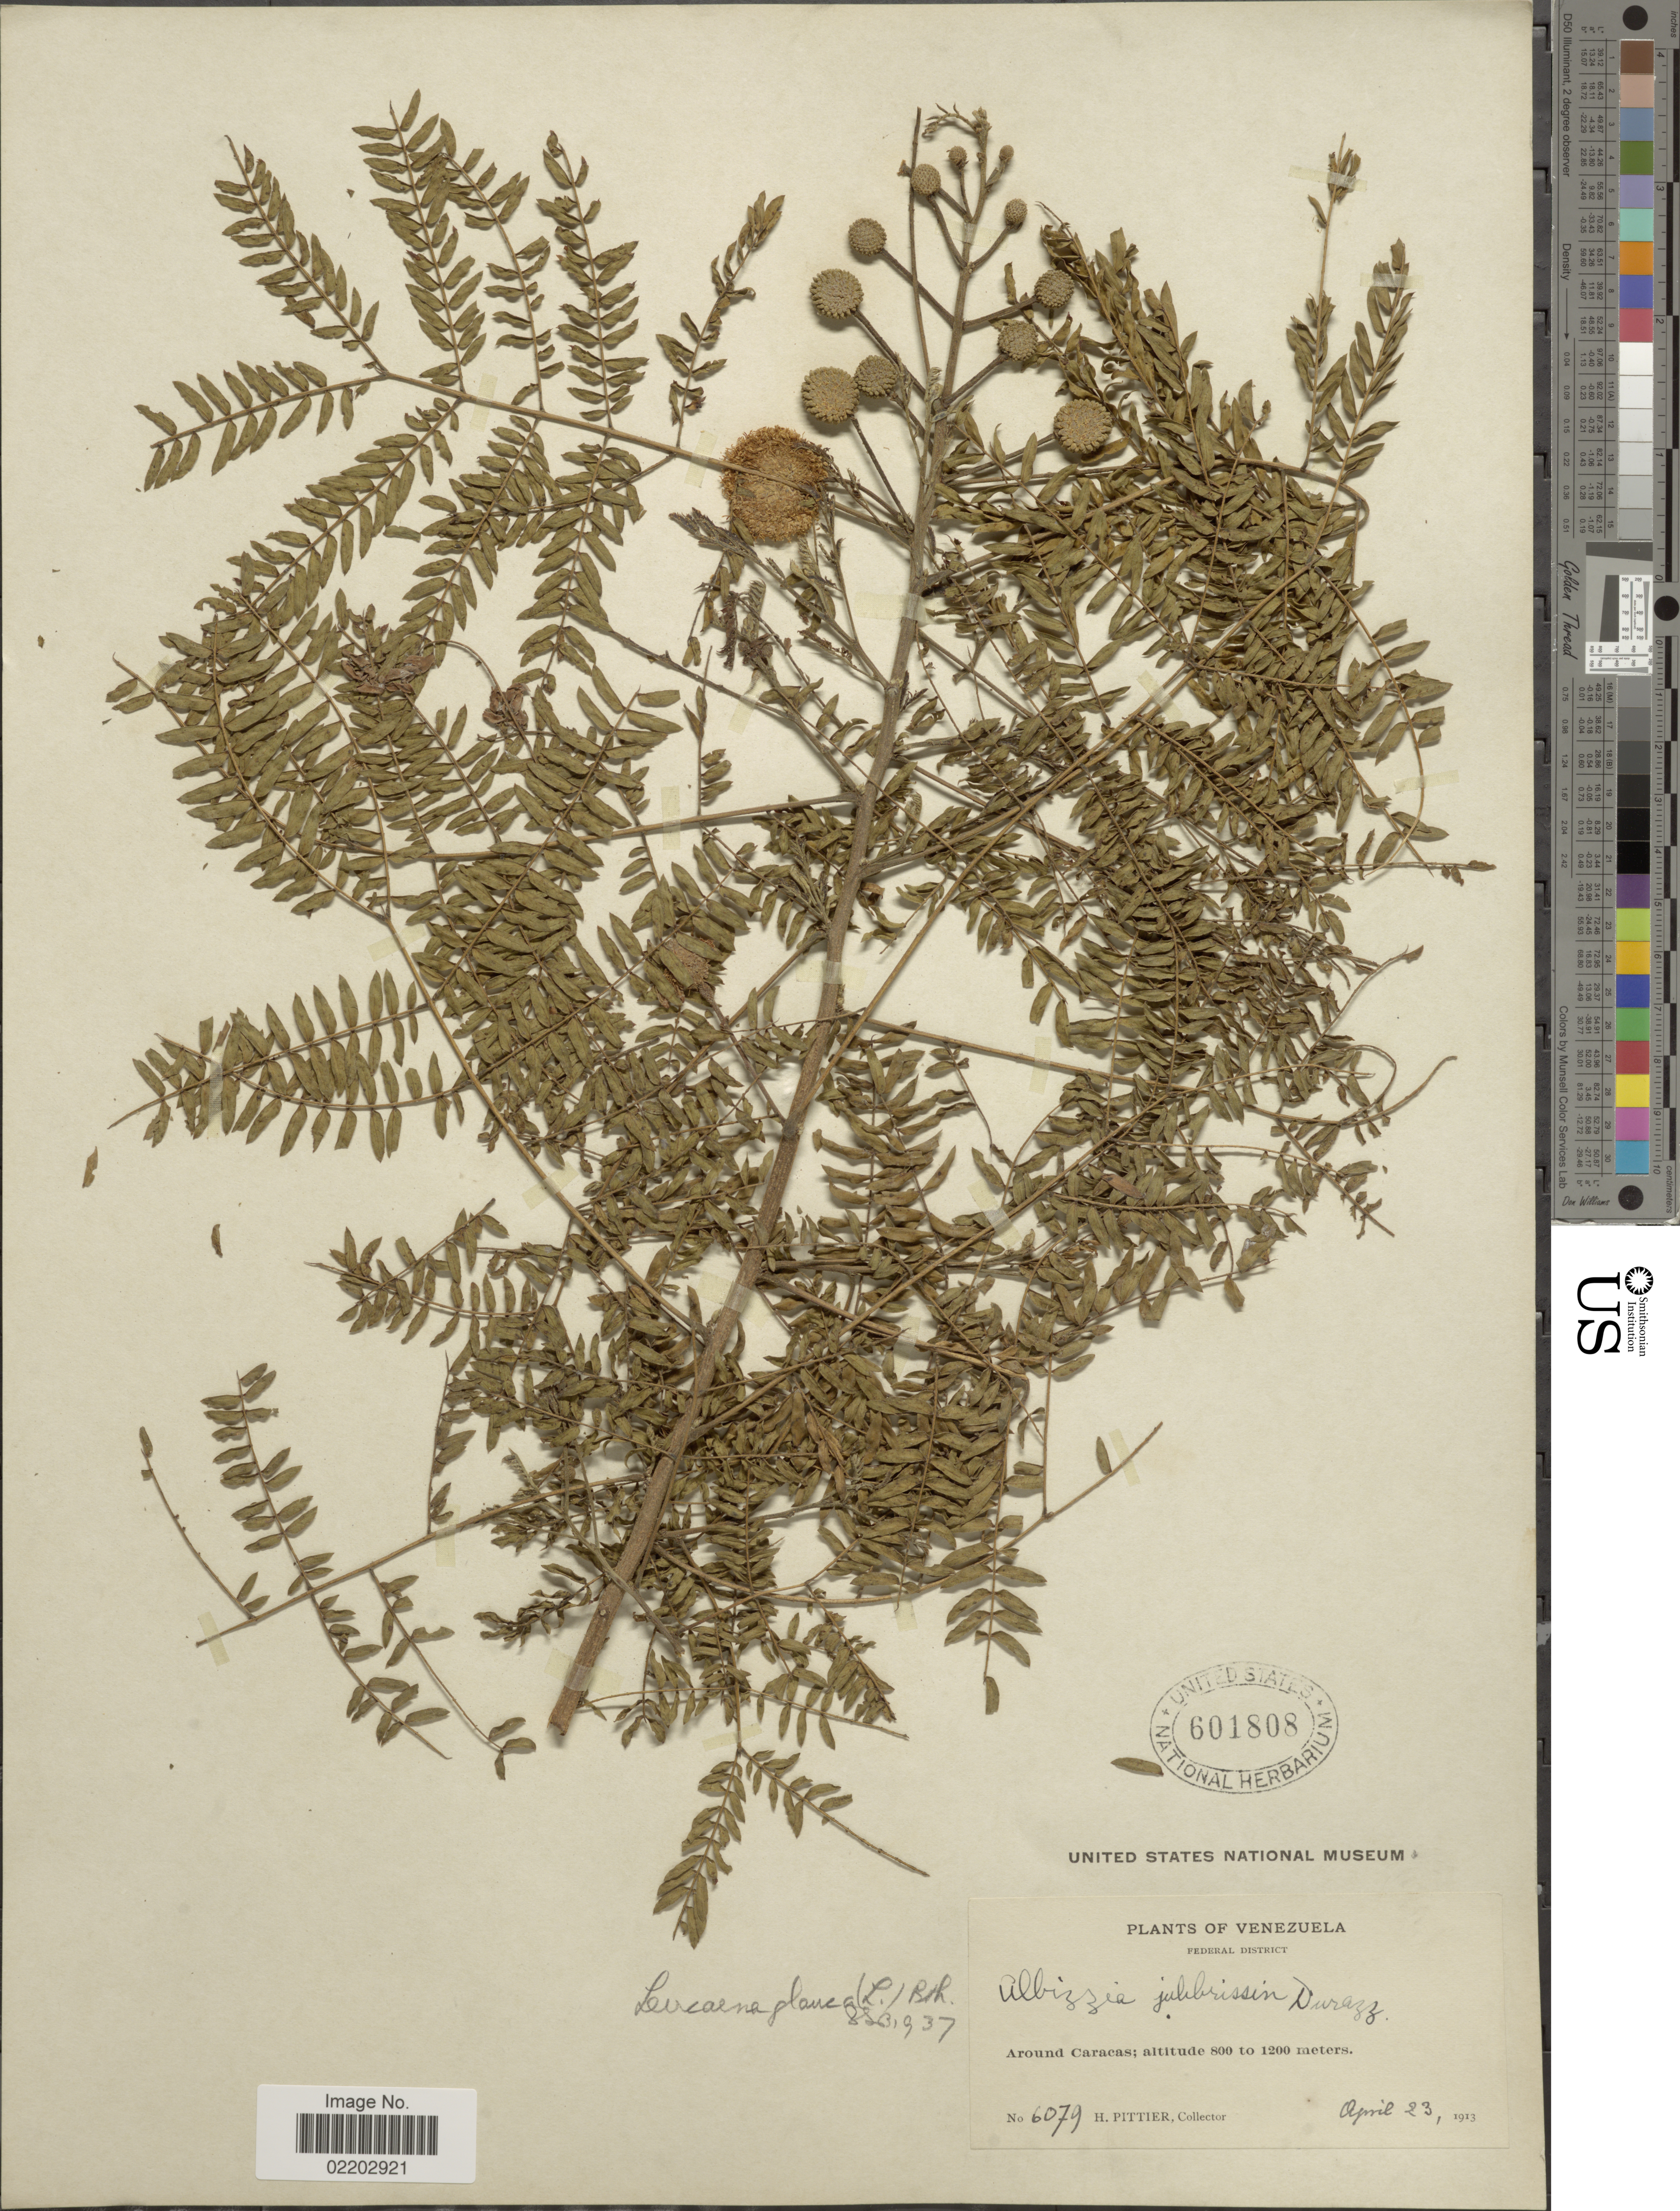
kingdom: Plantae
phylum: Tracheophyta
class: Magnoliopsida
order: Fabales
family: Fabaceae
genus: Leucaena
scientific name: Leucaena leucocephala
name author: (Lam.) de Wit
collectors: H. F. Pittier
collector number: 6079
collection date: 1913-04-23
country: Venezuela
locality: Federal District, around Caracas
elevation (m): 800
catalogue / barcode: US 601808